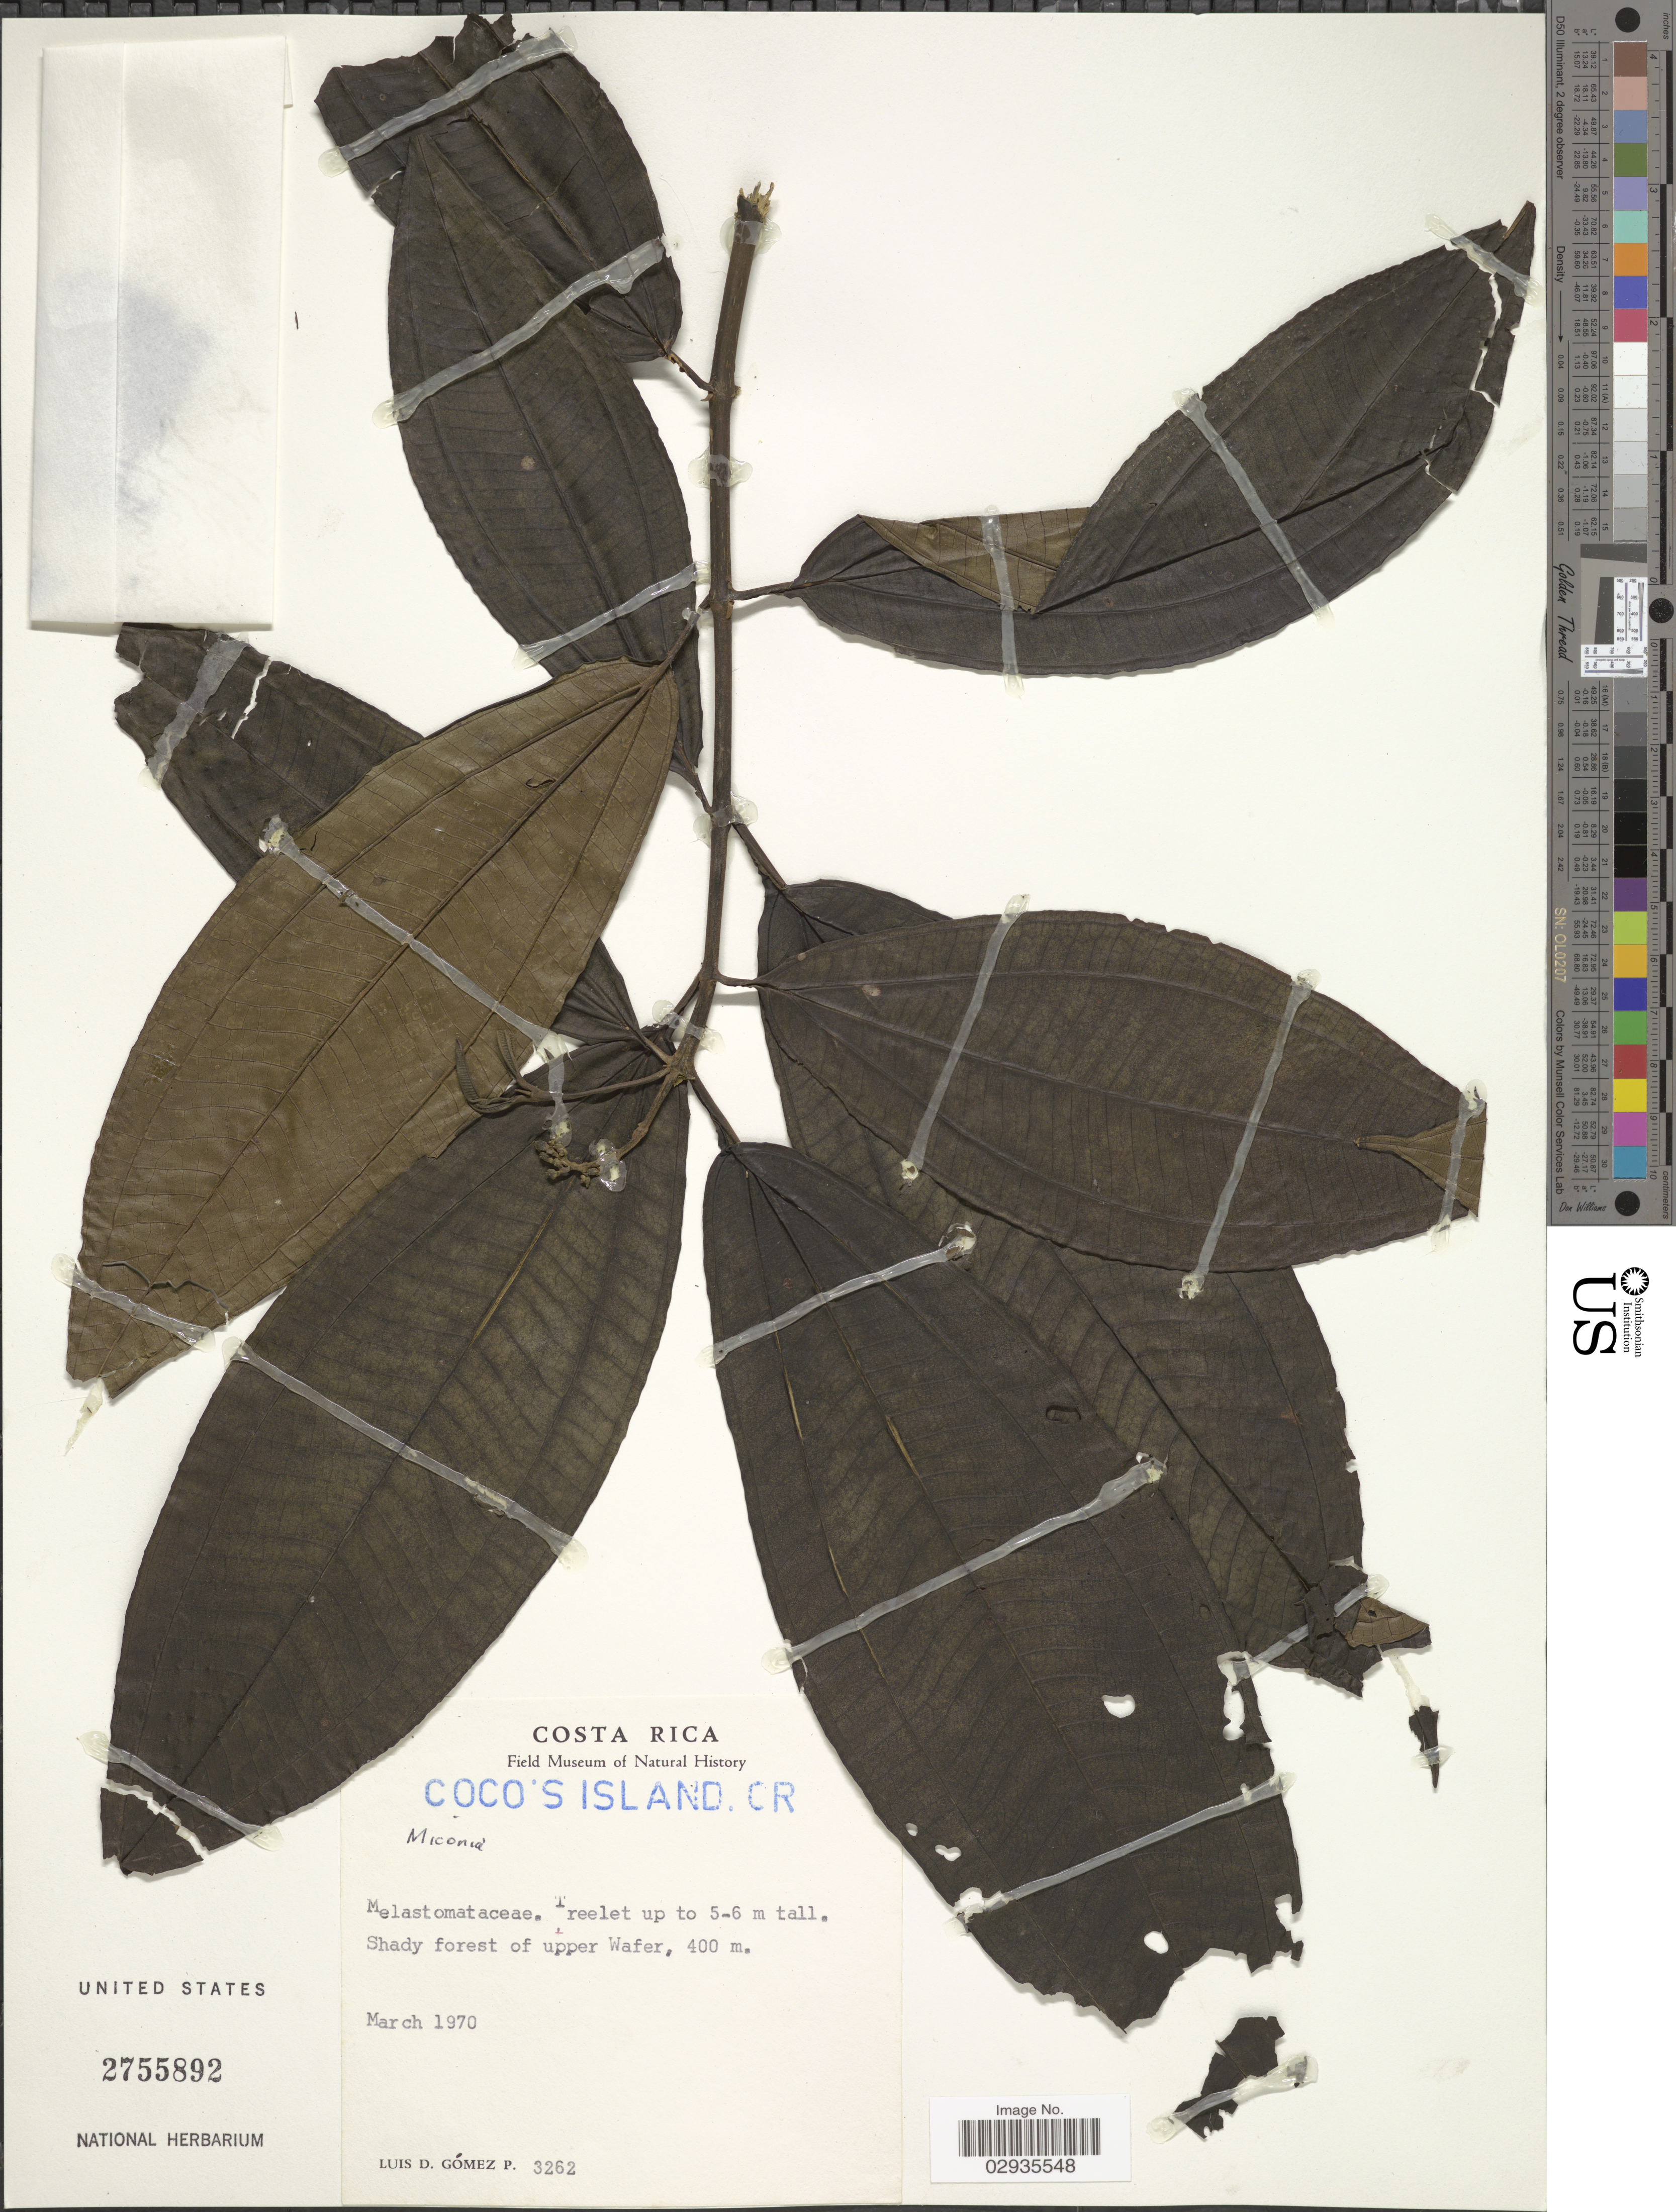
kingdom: Plantae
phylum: Tracheophyta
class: Magnoliopsida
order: Myrtales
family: Melastomataceae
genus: Miconia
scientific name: Miconia sp.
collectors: L. D. Gómez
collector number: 3262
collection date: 1970-03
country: Costa Rica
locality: Coco's Island, Shady forest of upper Wafer.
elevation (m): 400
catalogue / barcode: US 2755892